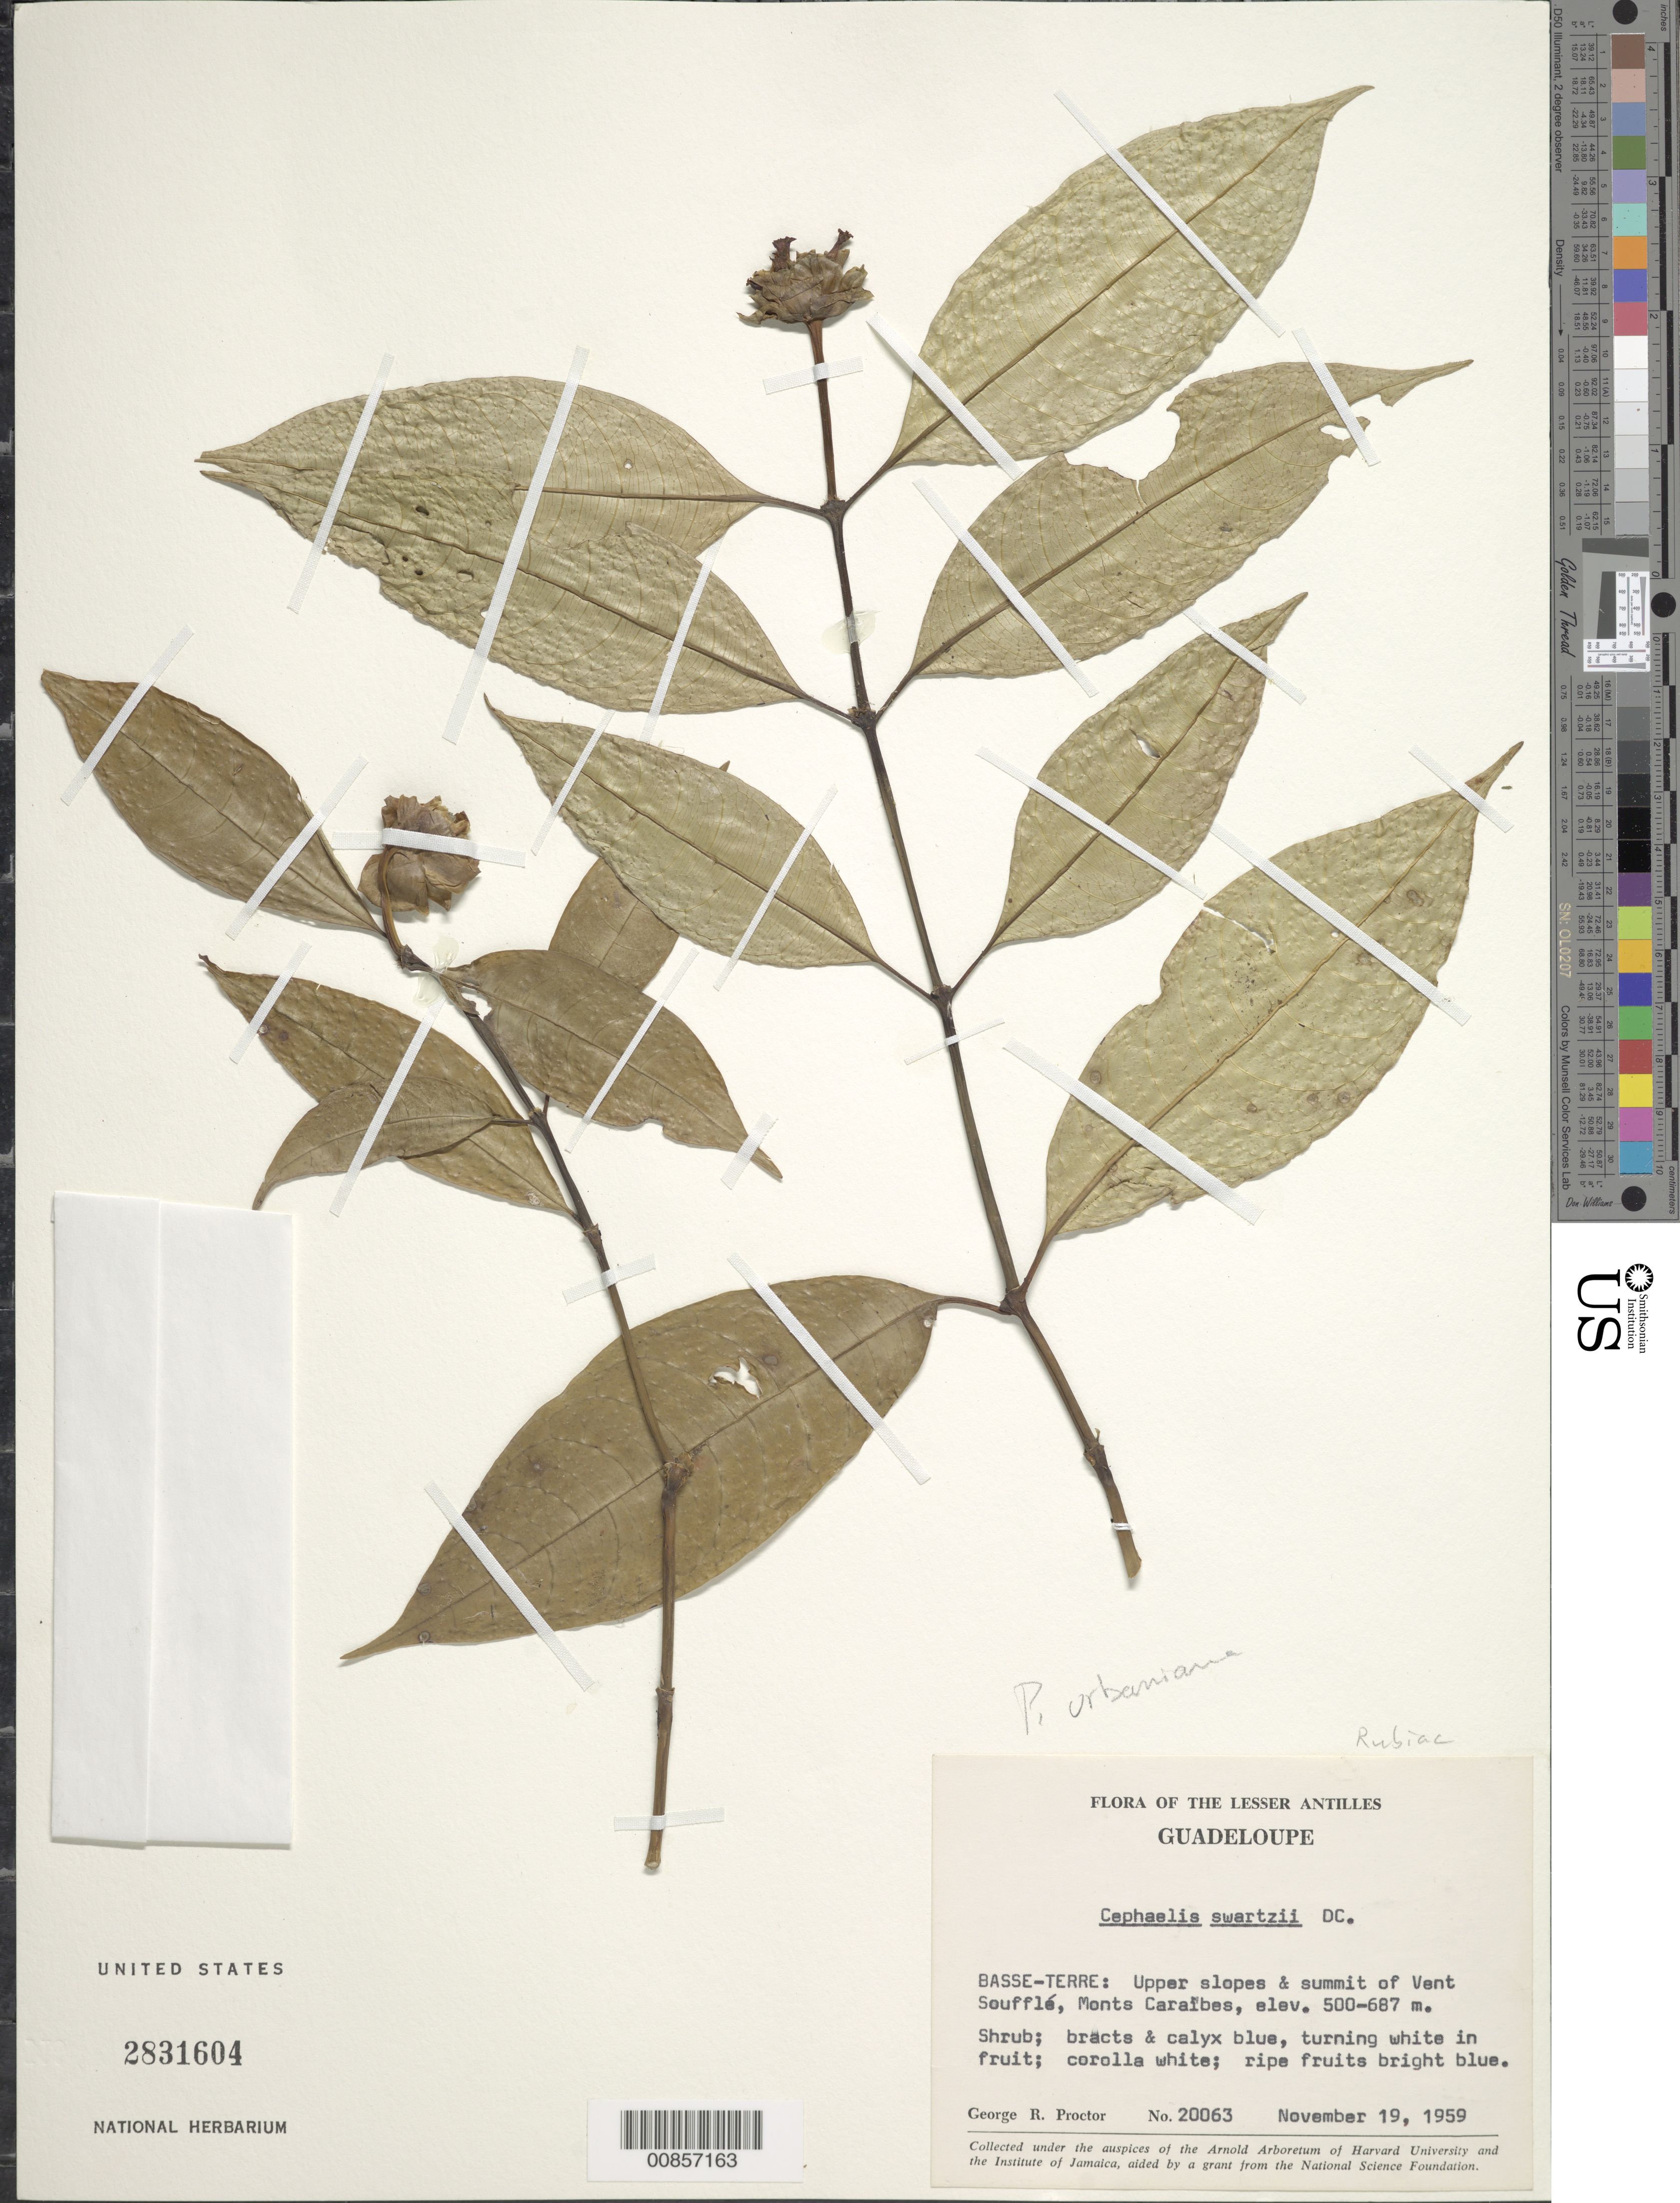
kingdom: Plantae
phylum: Tracheophyta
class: Magnoliopsida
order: Gentianales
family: Rubiaceae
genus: Psychotria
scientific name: Psychotria urbaniana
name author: Steyerm.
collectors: G. R. Proctor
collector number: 20063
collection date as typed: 19 Nov 1959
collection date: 1959-11-19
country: Guadeloupe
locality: Basse-Terre: Upper slopes and summit of Vent Soufflé, Monts Caraïbee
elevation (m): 500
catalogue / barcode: US 2831604